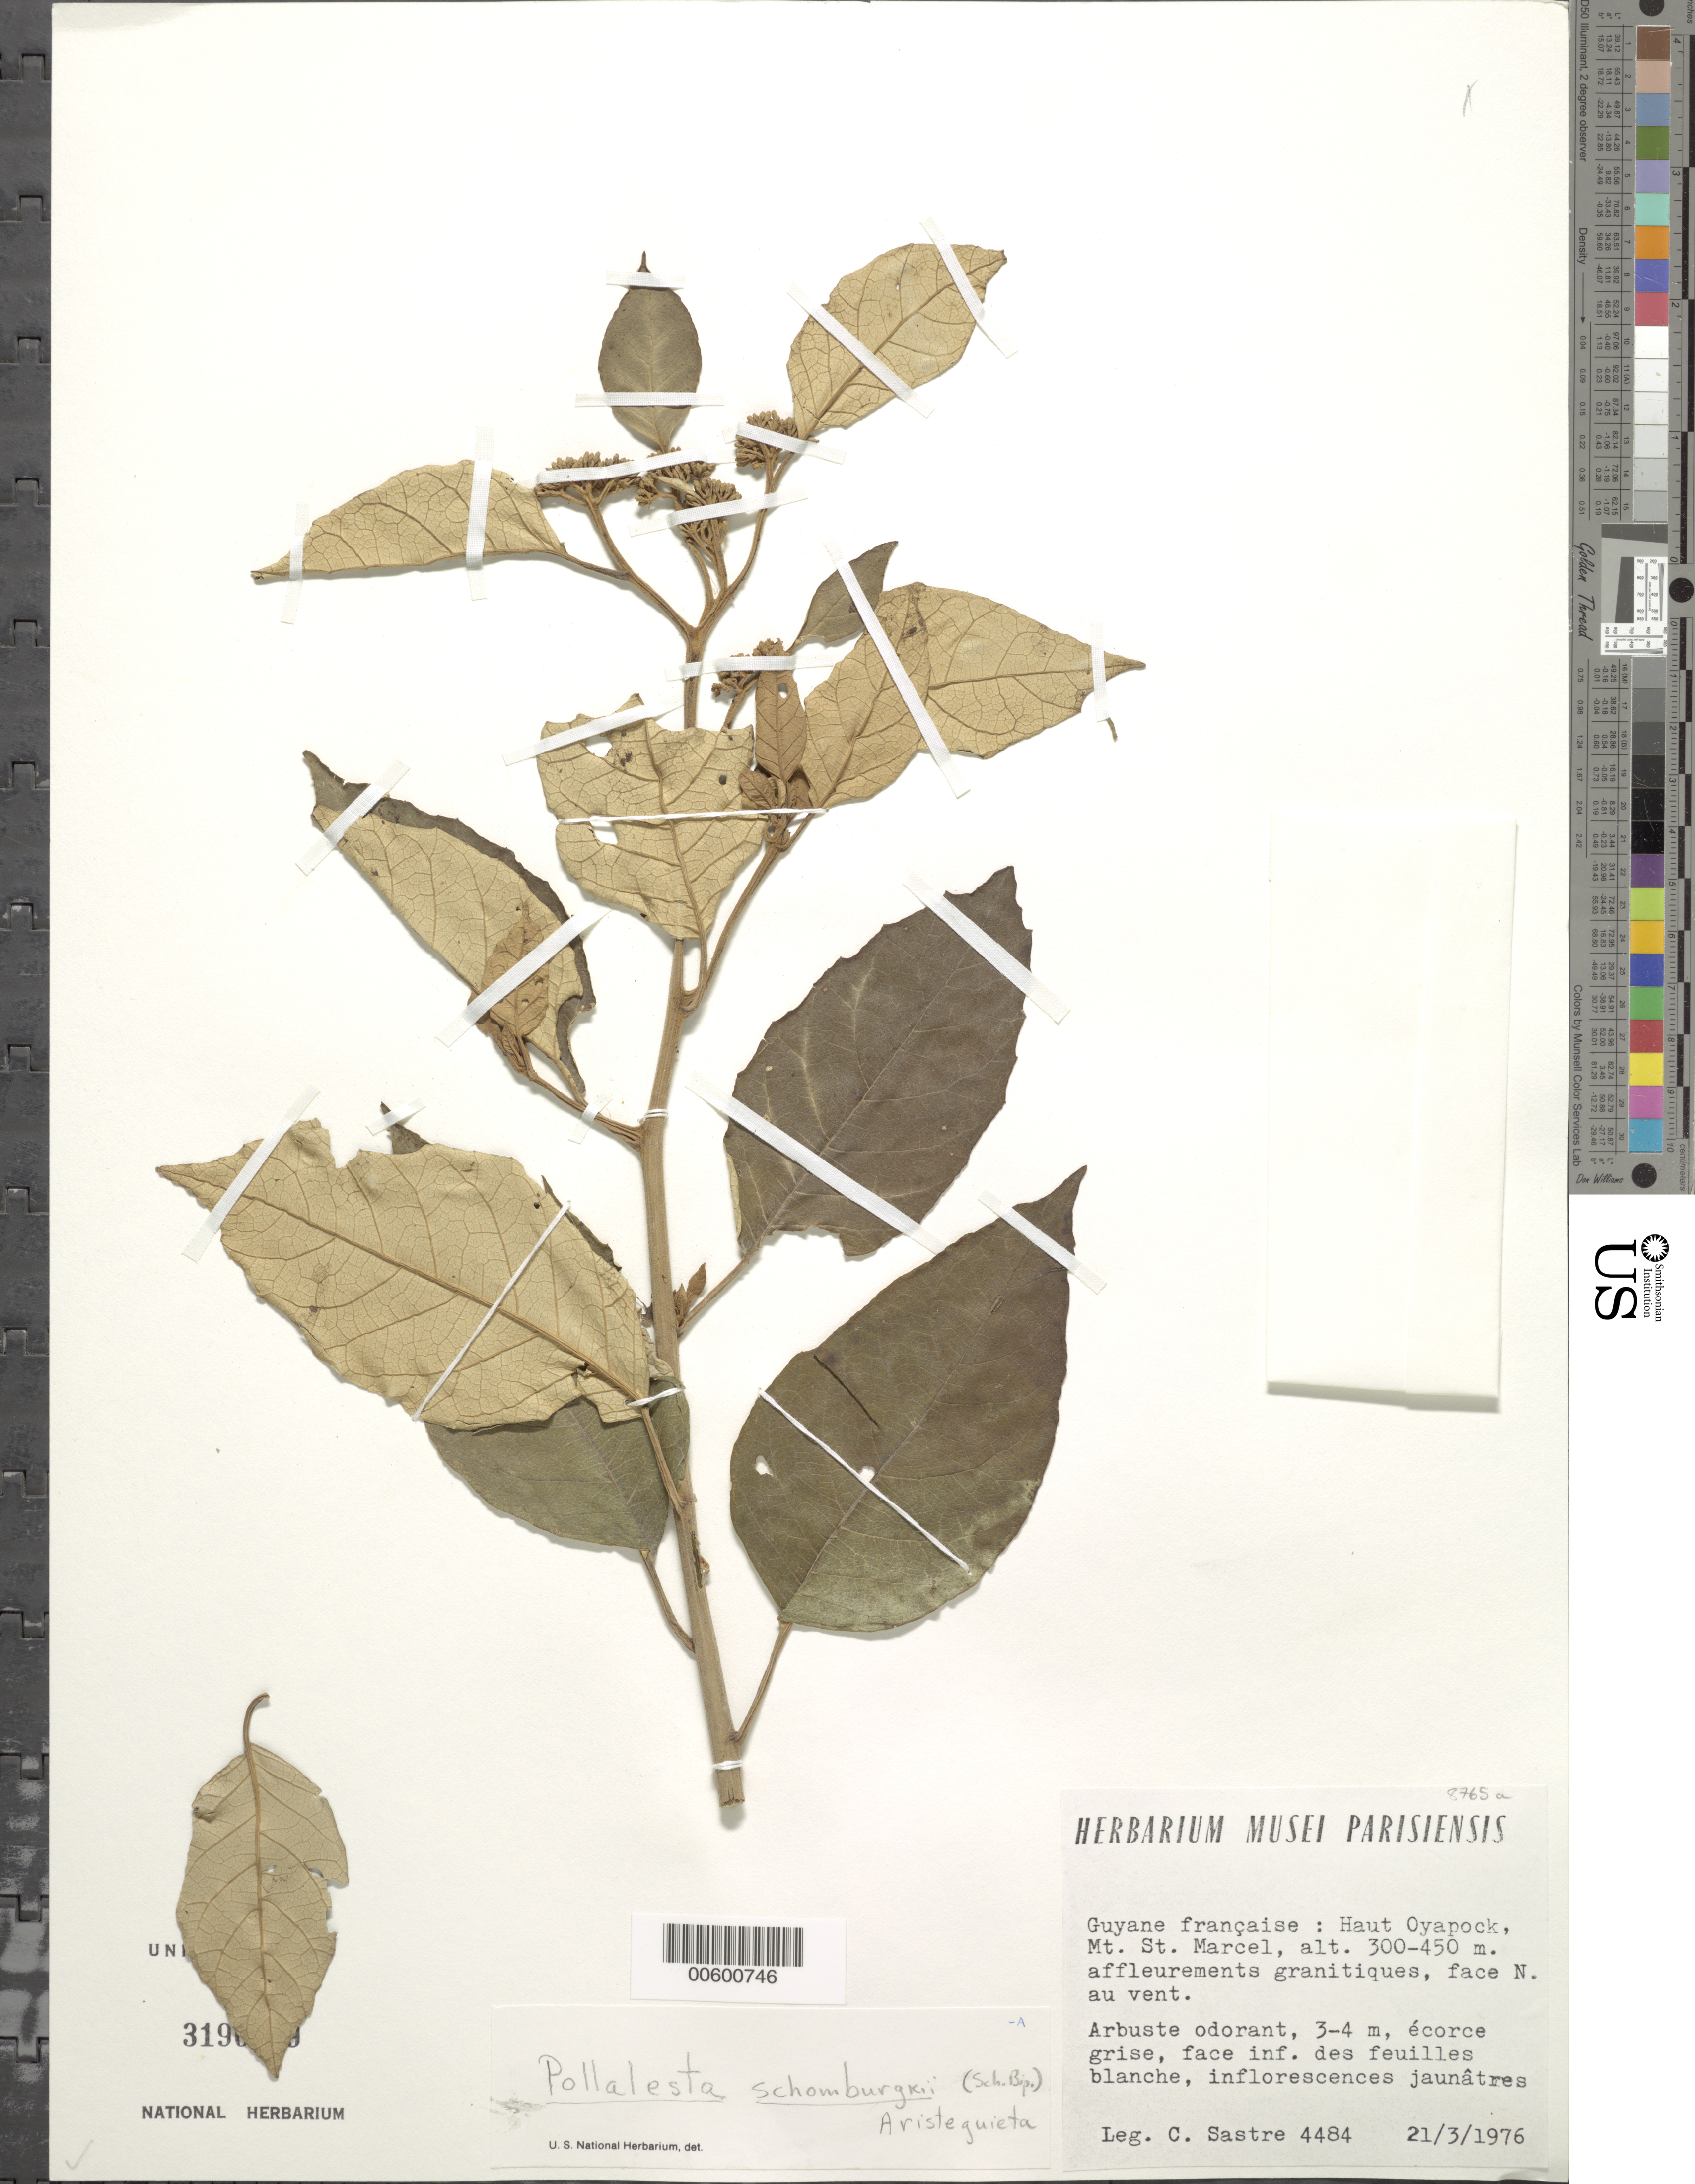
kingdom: Plantae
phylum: Tracheophyta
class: Magnoliopsida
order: Asterales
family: Asteraceae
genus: Piptocoma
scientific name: Piptocoma schomburgkii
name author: (Sch. Bip.) Pruski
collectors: C. H. L. Sastre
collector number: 4484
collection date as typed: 21-Mar-76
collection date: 1976-03-21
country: French Guiana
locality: Haut Oyapock, Mt. St. Marcel, Bassin de l'Yaloupi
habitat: Granitic outcrops, facing N, in the wind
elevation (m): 300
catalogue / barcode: US 3190729